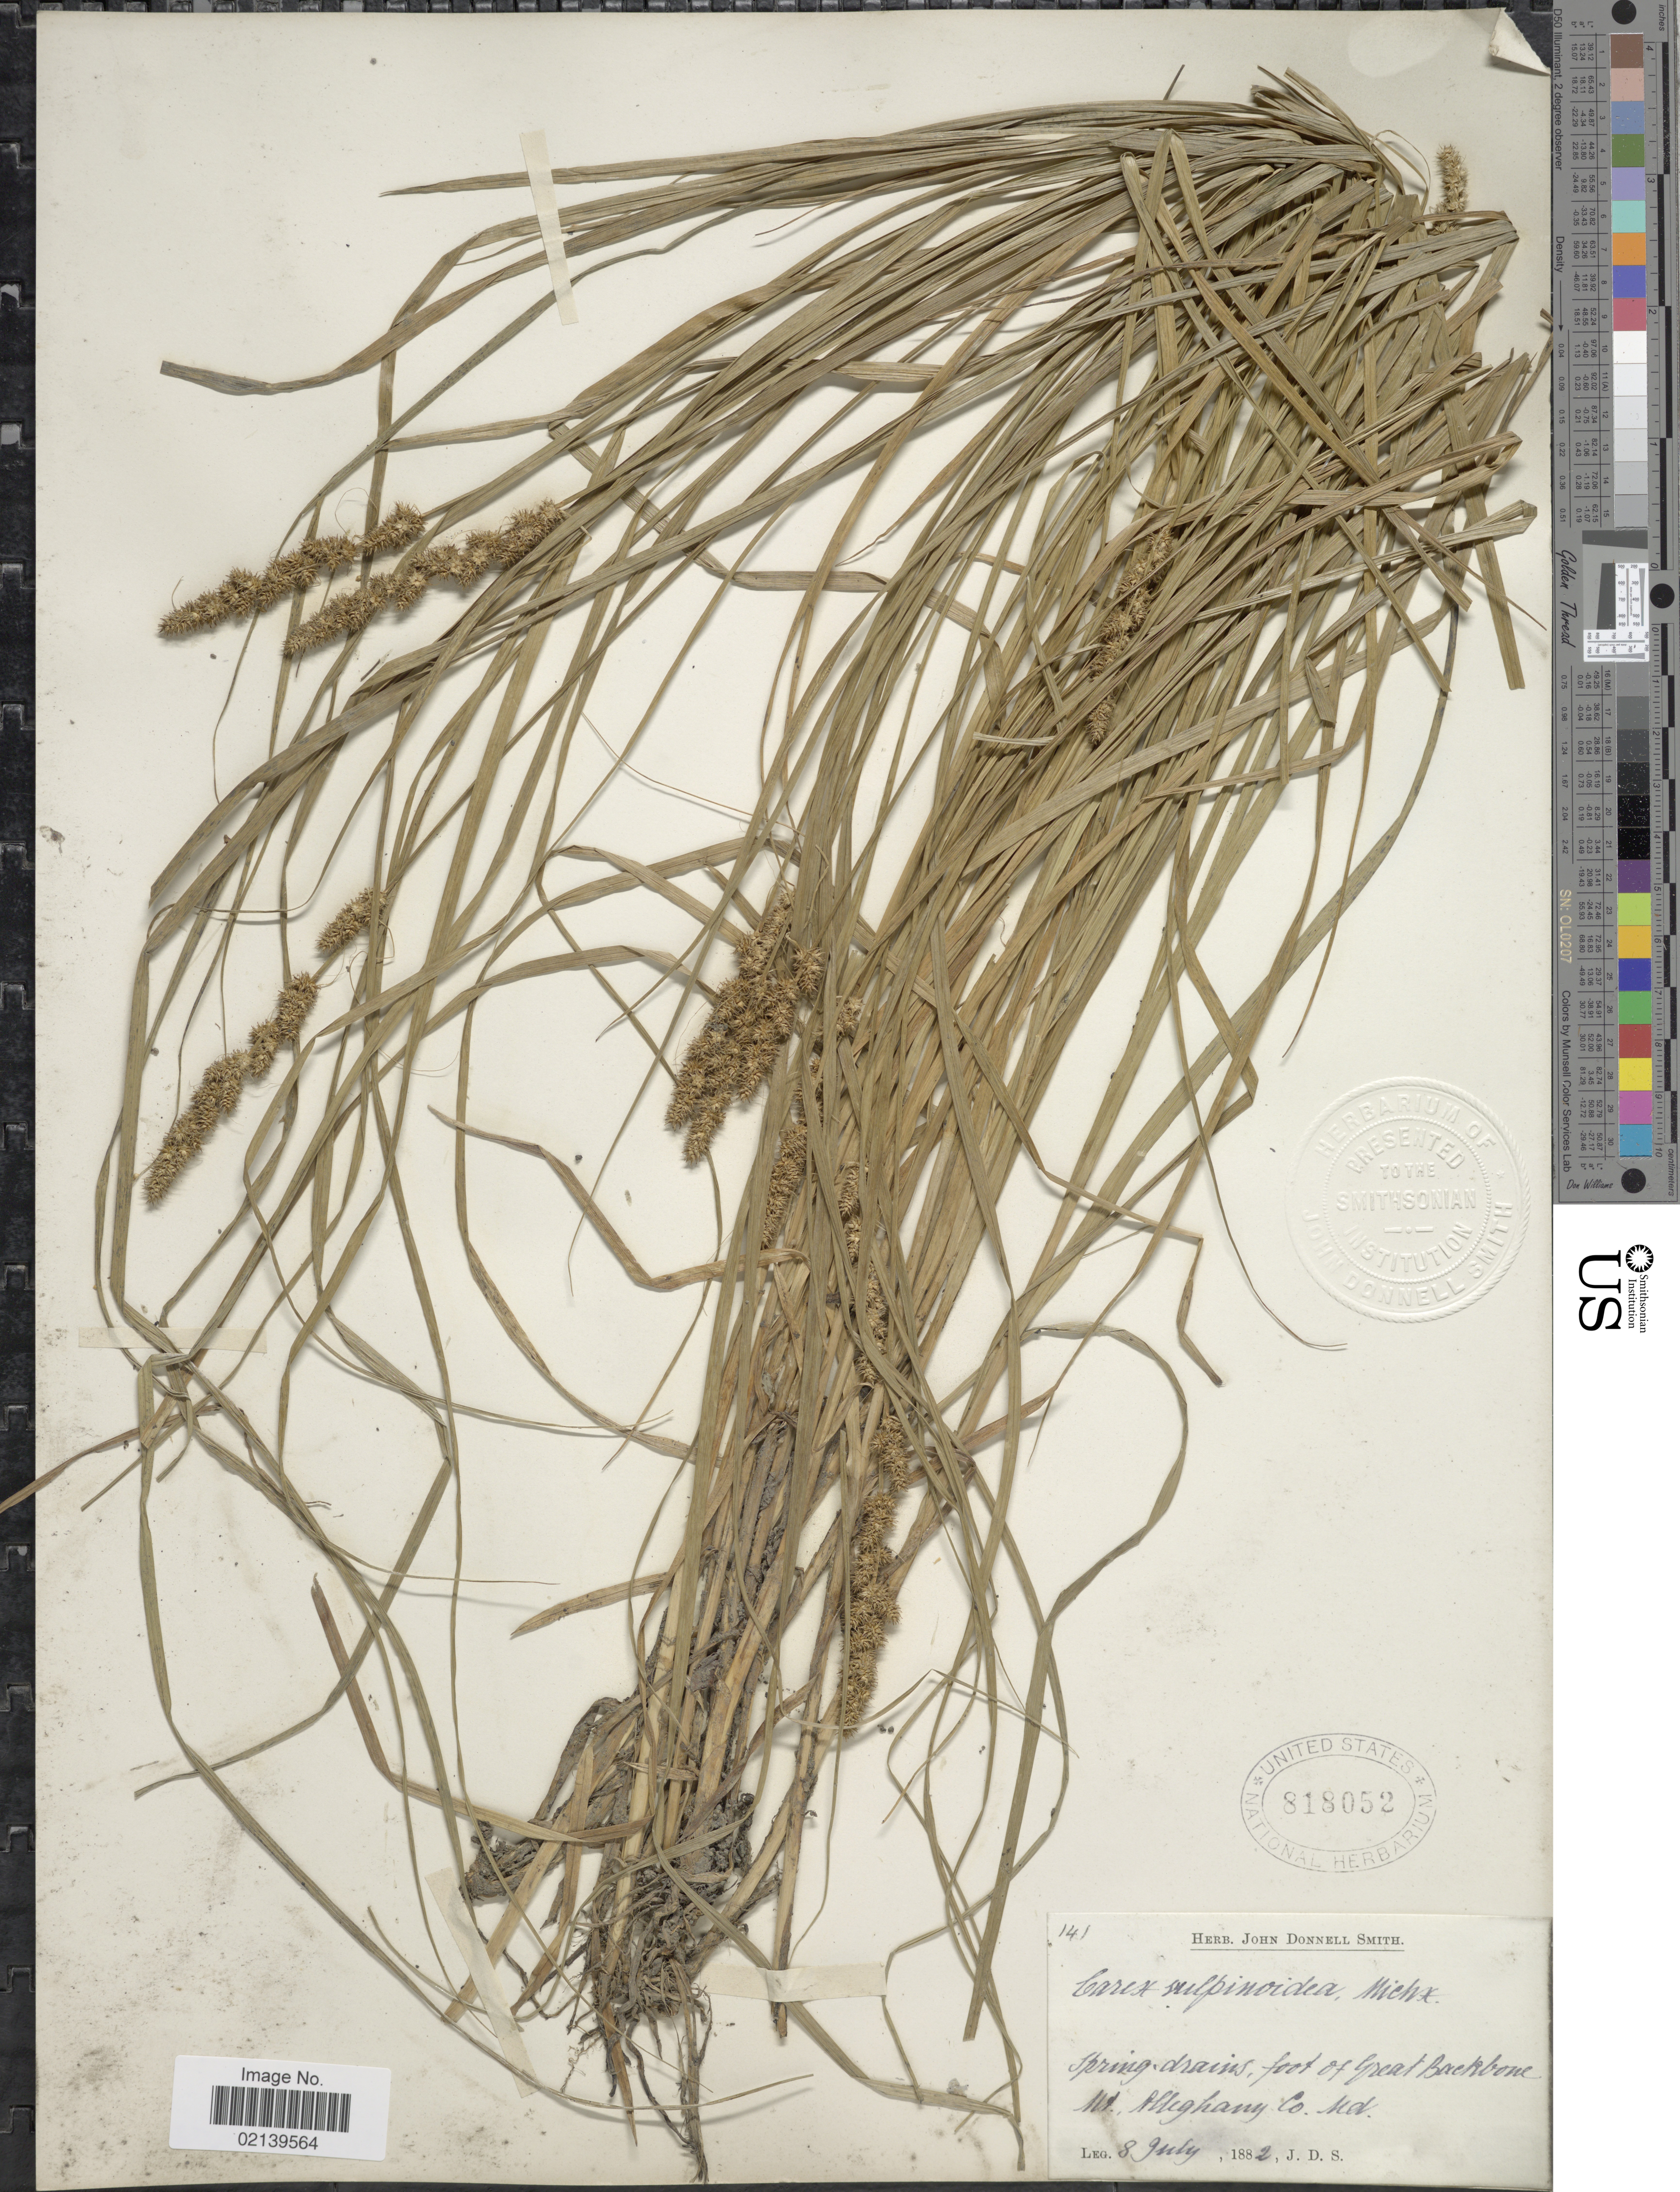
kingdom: Plantae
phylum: Tracheophyta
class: Liliopsida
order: Poales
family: Cyperaceae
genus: Carex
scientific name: Carex vulpinoidea Michx.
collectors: J. Donnell Smith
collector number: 141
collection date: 1882-07-08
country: United States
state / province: Maryland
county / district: Allegany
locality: Spring drains, foot of Great Backbone Mt. Alleghany Co. Md.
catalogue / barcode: US 818052